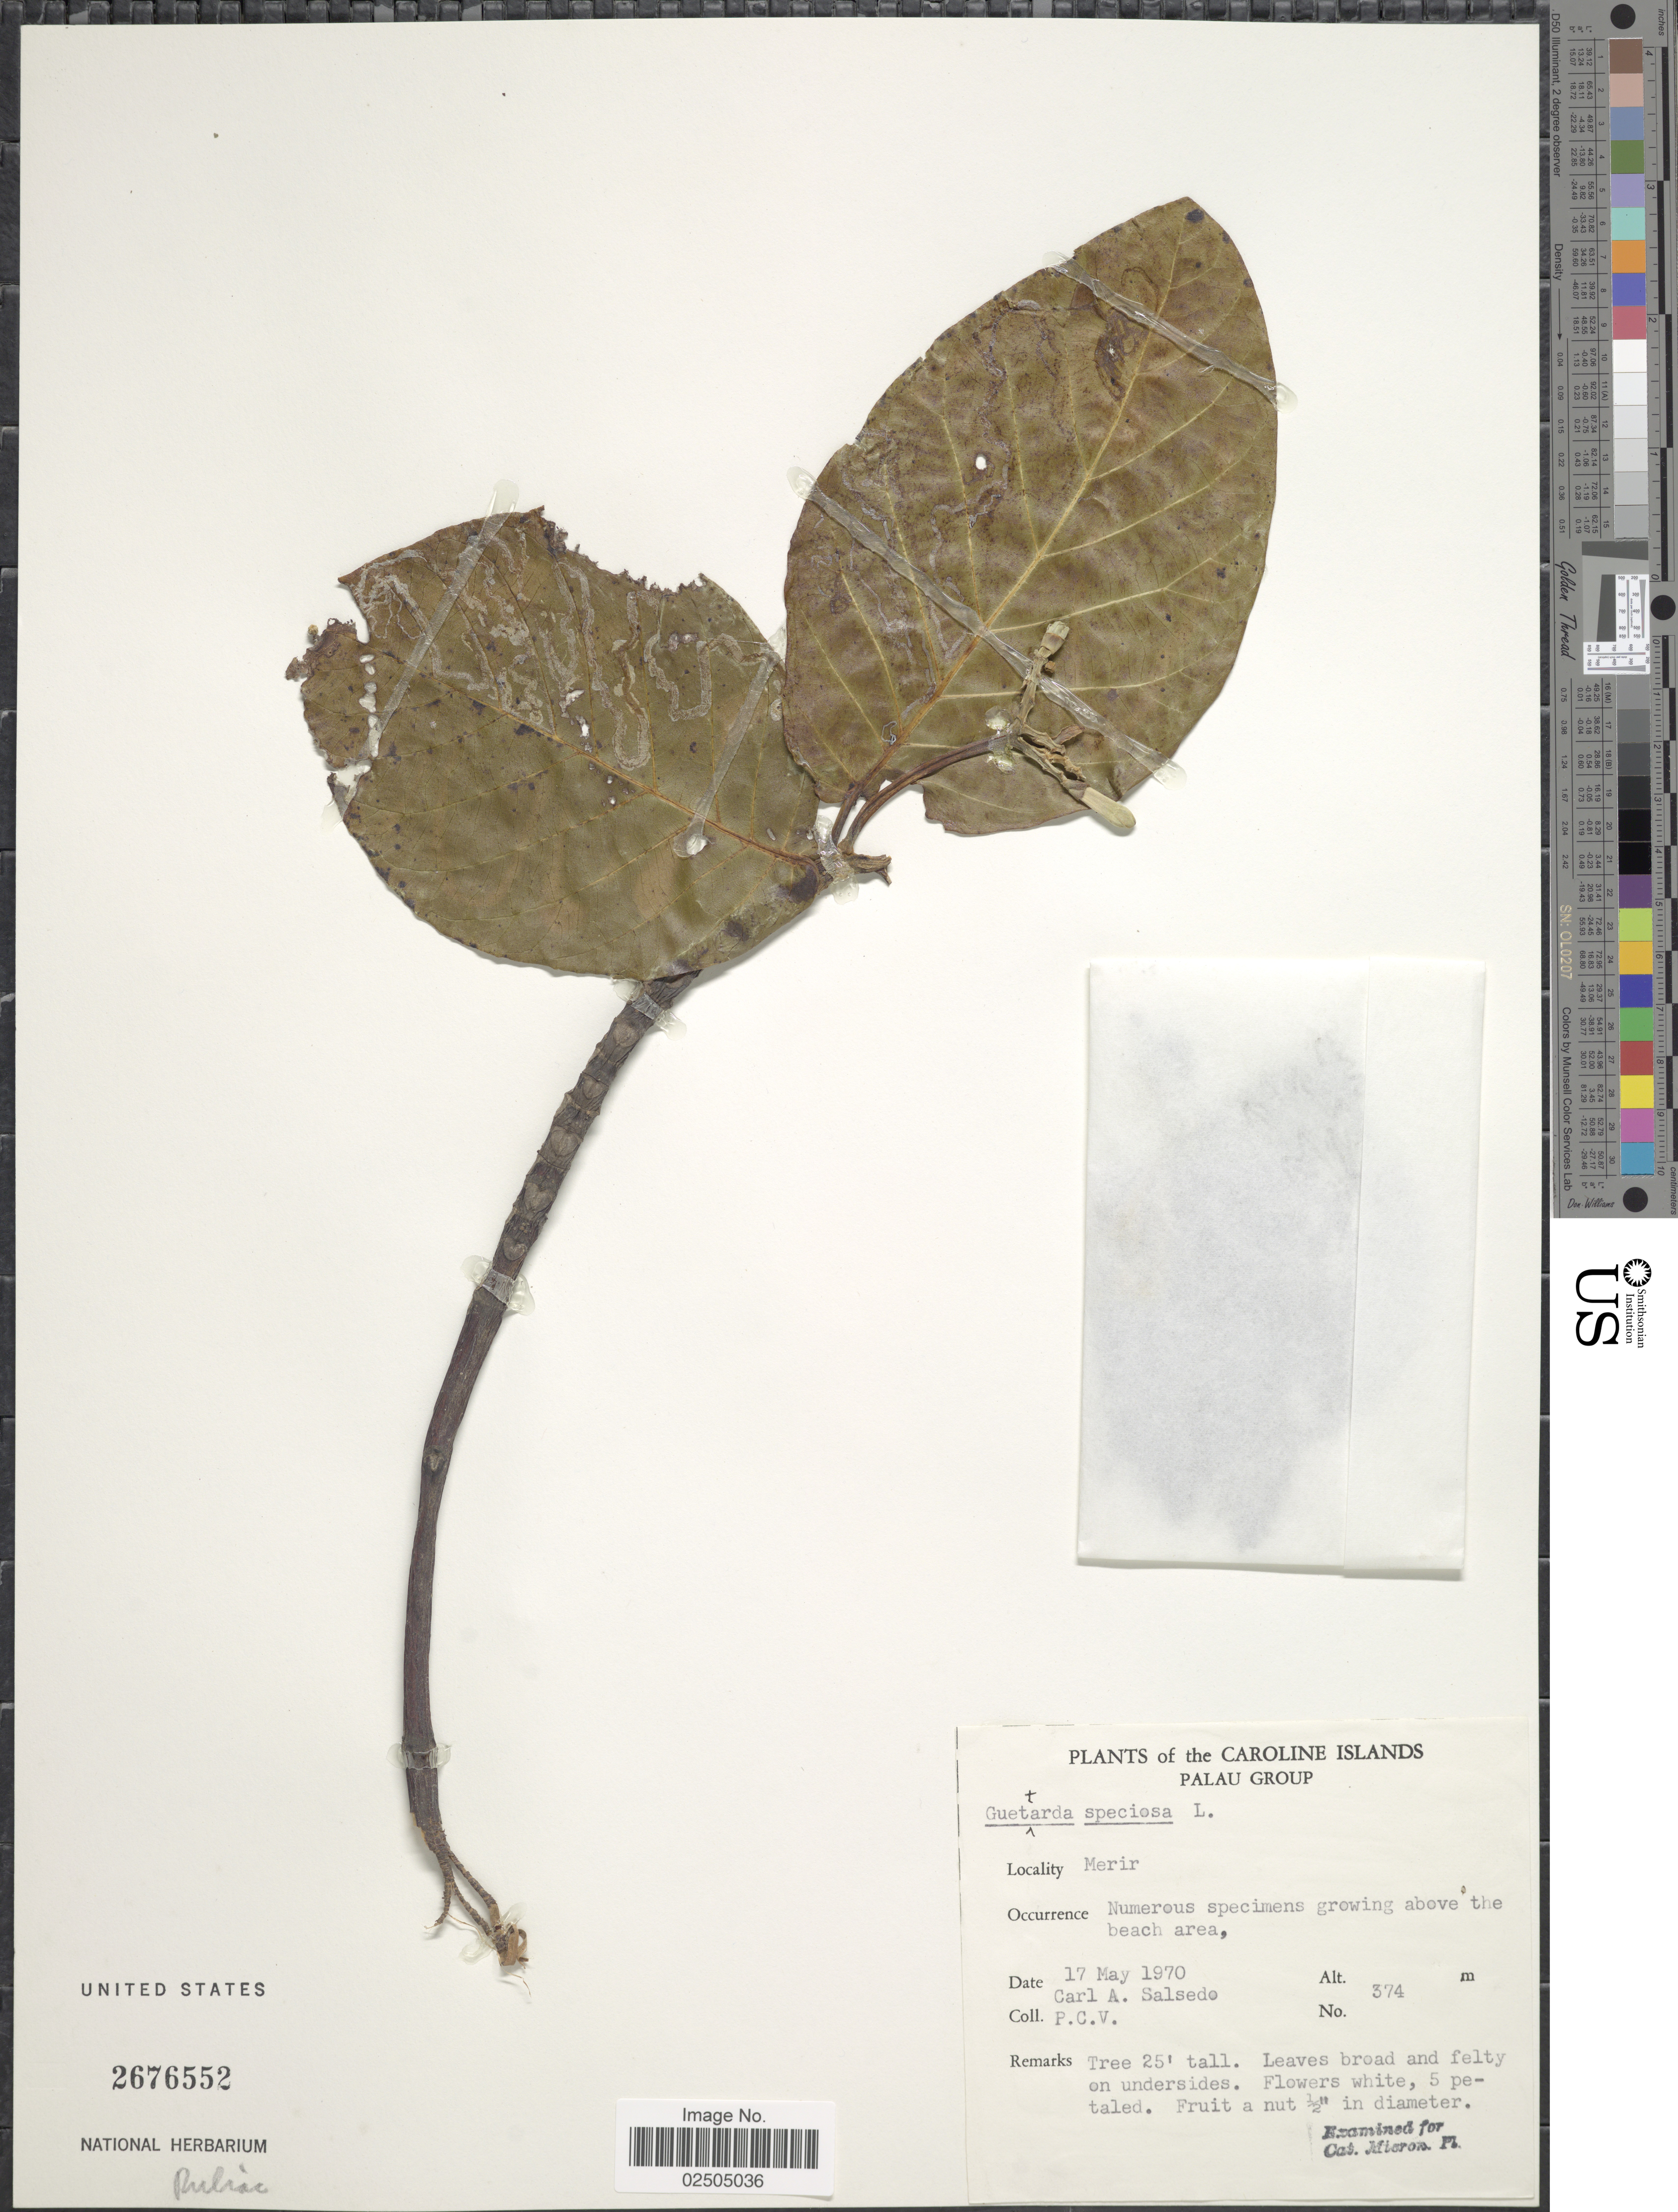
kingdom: Plantae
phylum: Tracheophyta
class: Magnoliopsida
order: Gentianales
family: Rubiaceae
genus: Guettarda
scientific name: Guettarda speciosa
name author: L.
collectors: C.A. Salsedo & P. C. V.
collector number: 374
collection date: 1970-05-17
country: Palau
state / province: Belau Outliers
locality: The Caroline Islands, Palau Group, Merir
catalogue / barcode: US 2676552